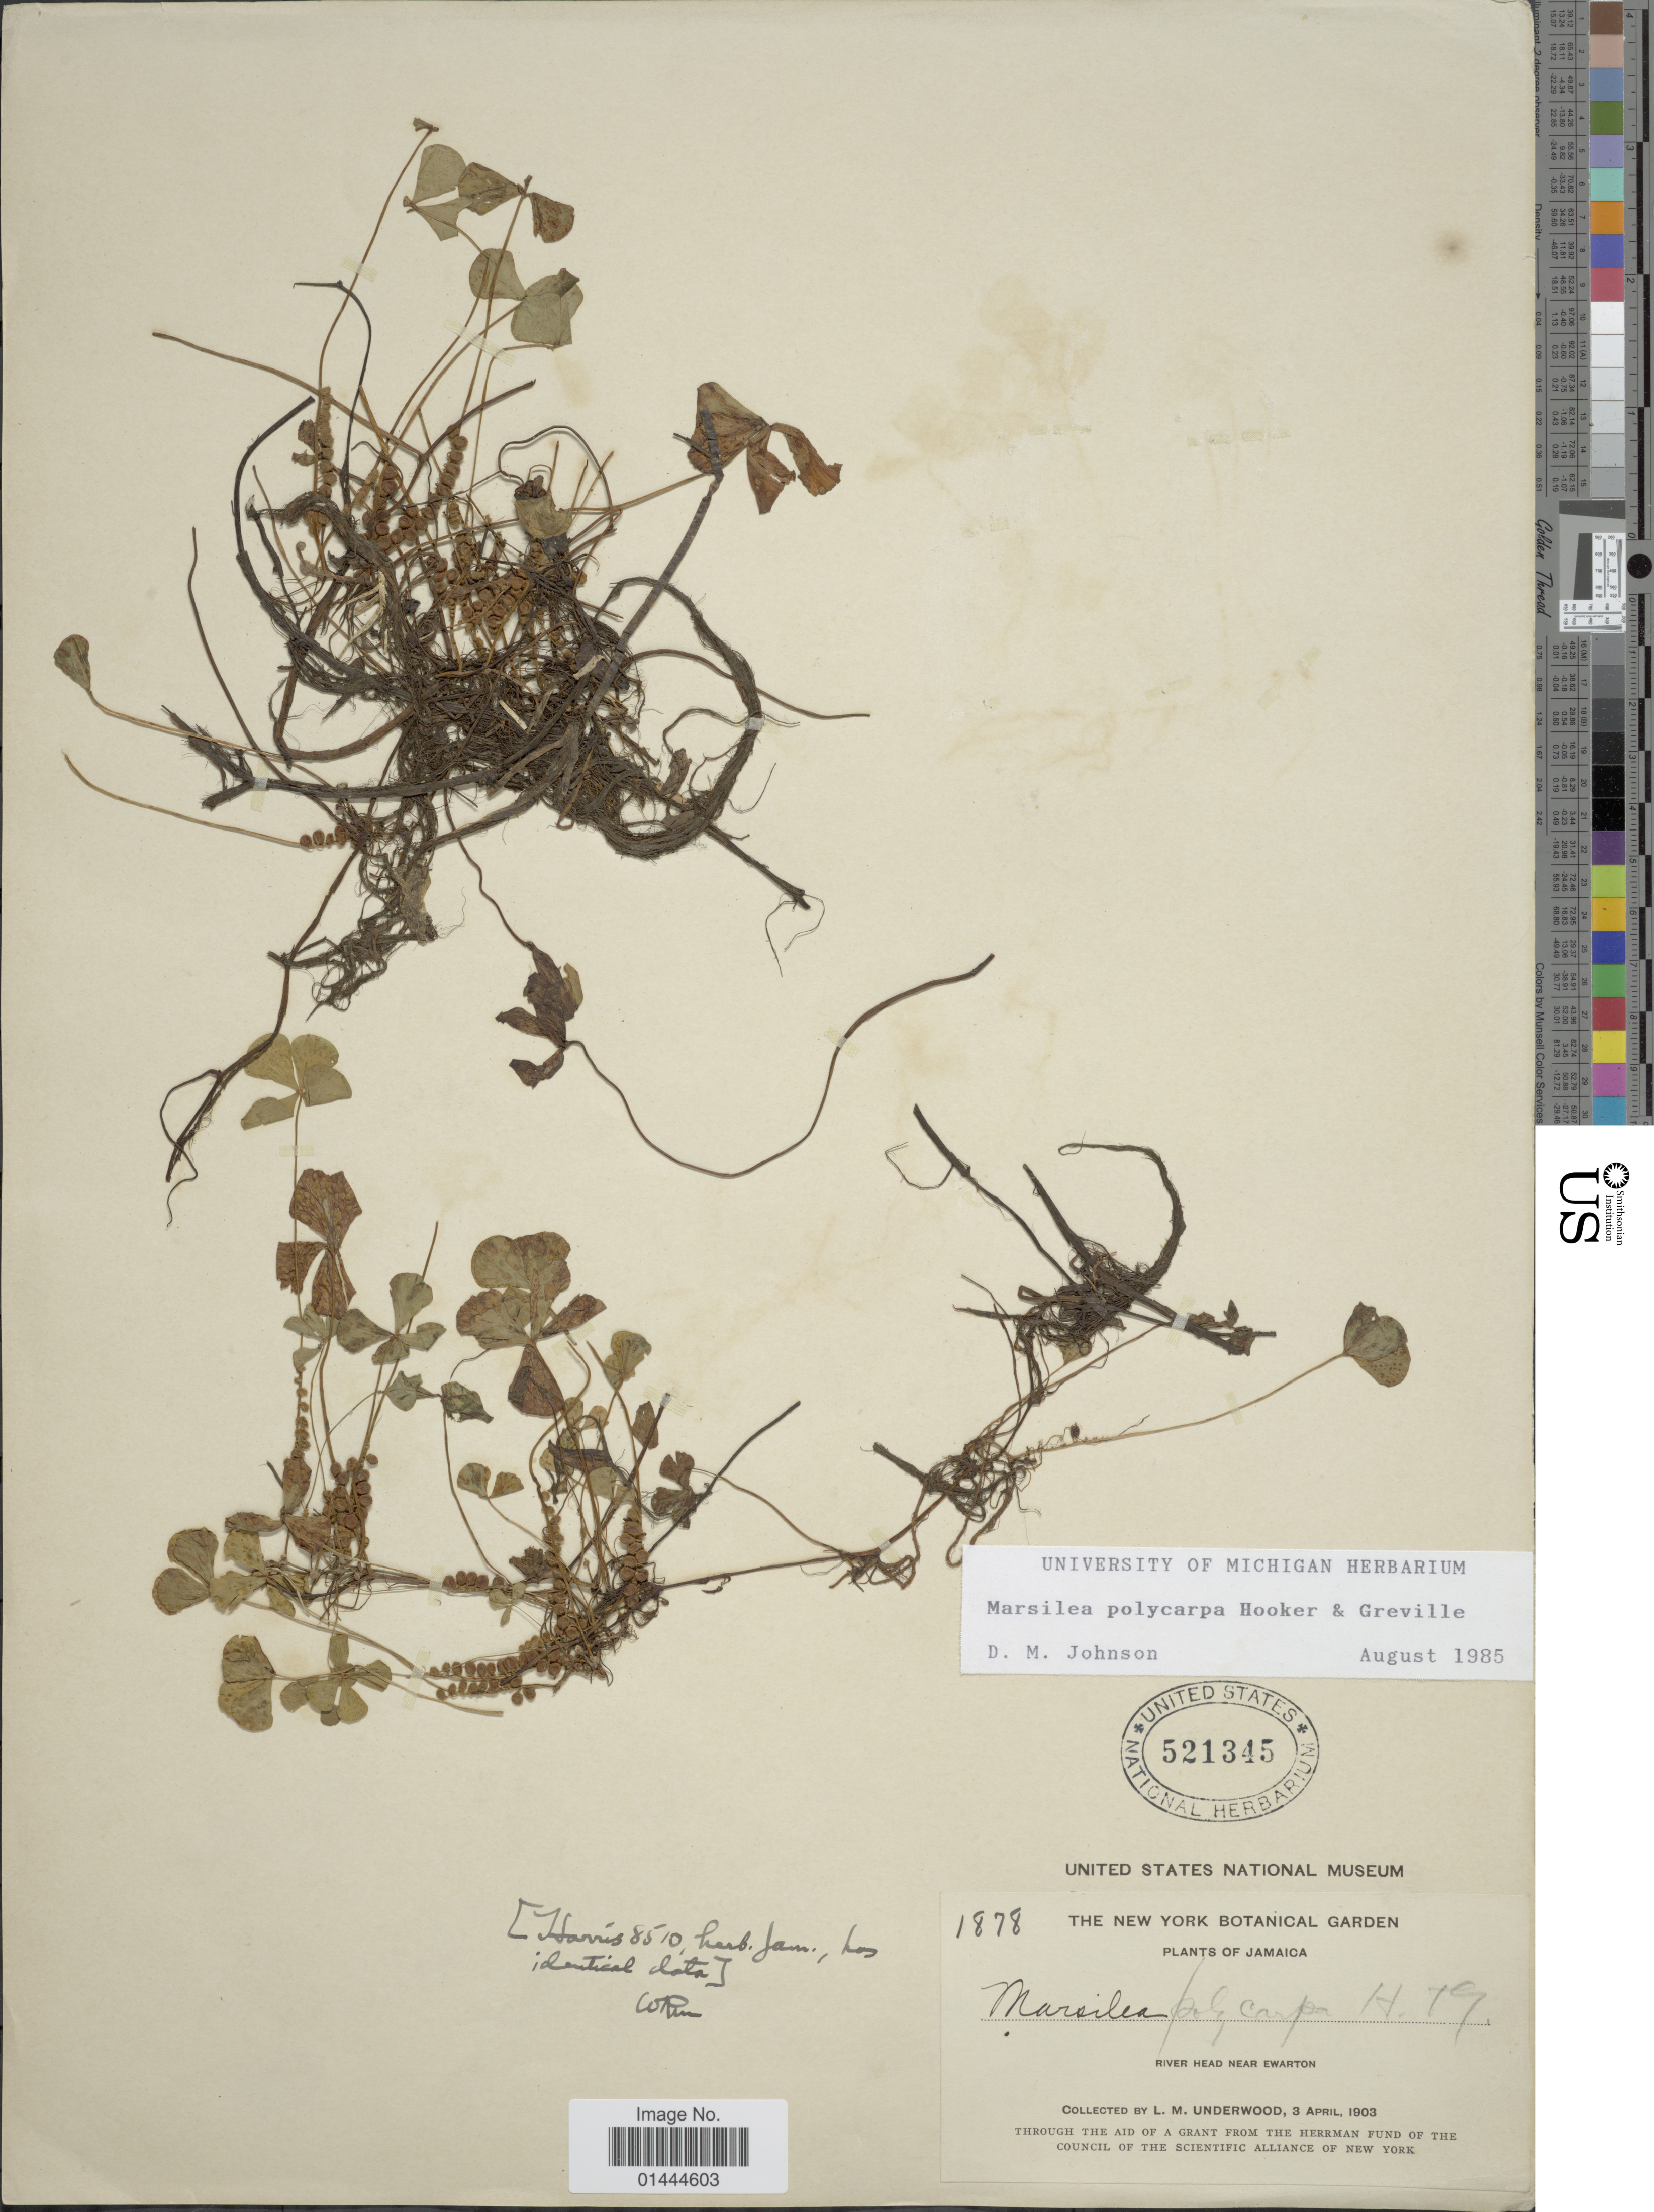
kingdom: Plantae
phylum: Tracheophyta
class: Polypodiopsida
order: Salviniales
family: Marsileaceae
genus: Marsilea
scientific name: Marsilea polycarpa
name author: Hook. & Grev.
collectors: L. M. Underwood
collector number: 1878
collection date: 1903-04-03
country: Jamaica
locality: River head near Ewarton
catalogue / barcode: US 521345